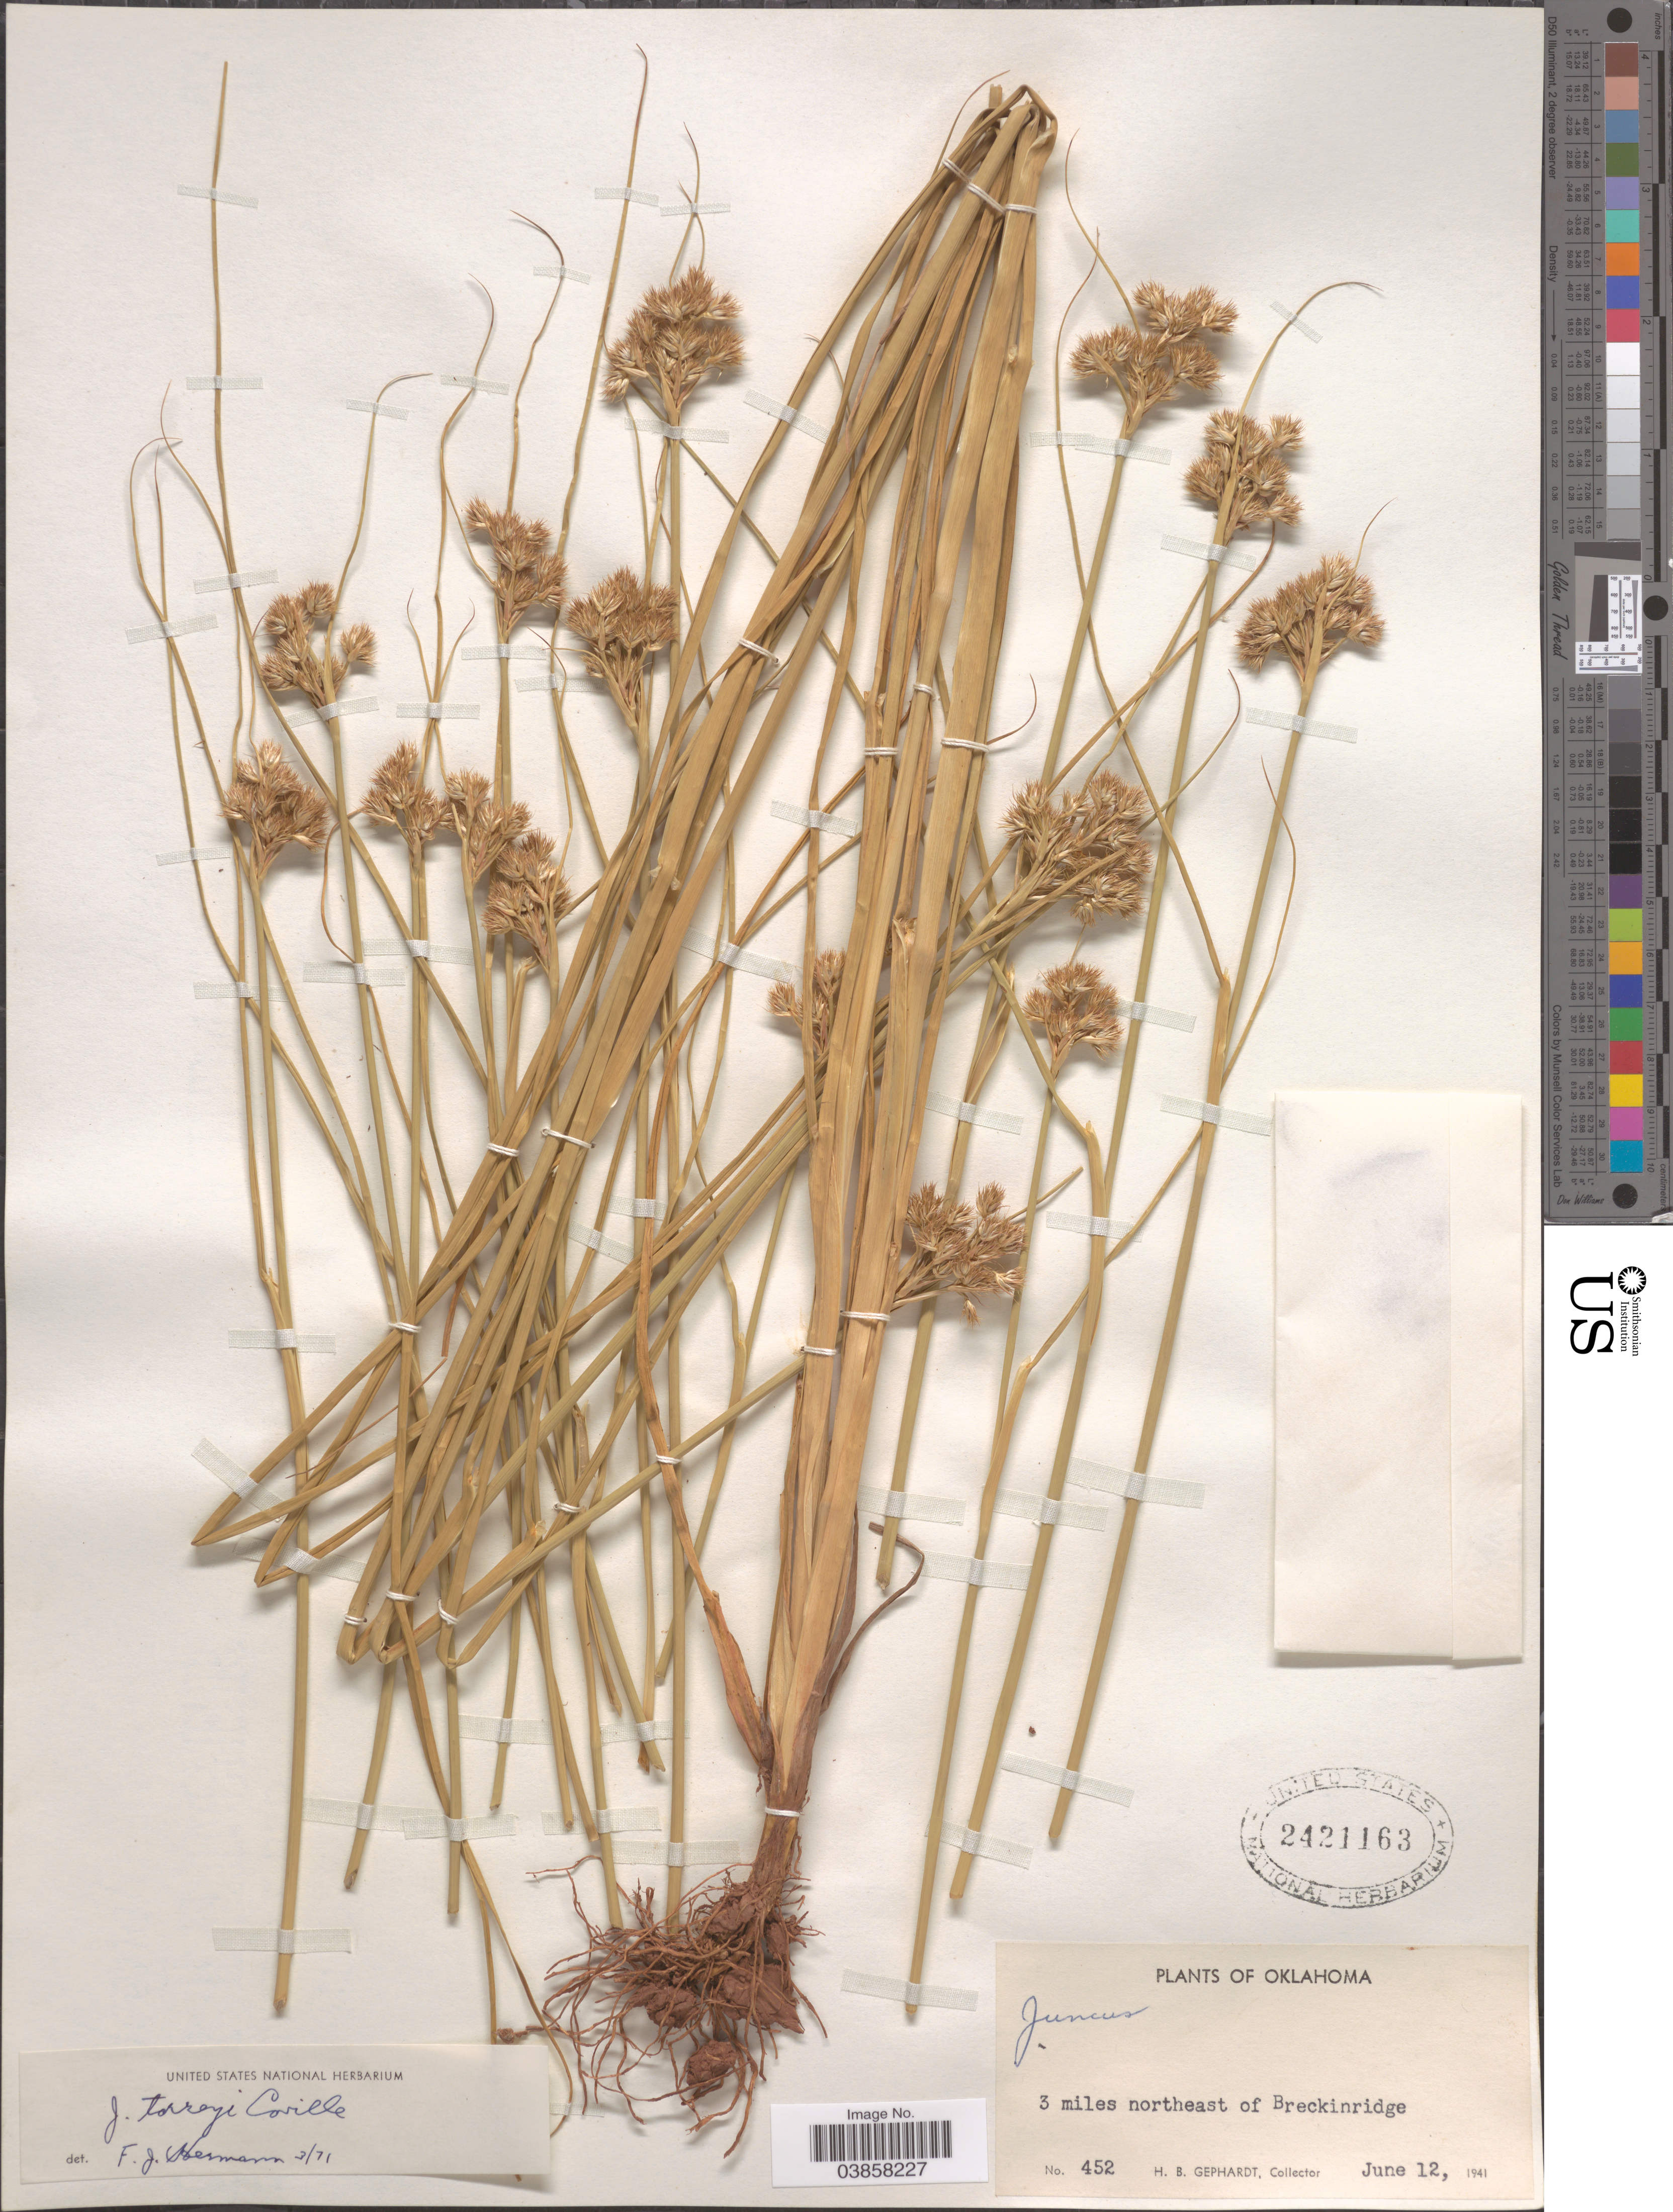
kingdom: Plantae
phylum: Tracheophyta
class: Liliopsida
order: Poales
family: Juncaceae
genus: Juncus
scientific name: Juncus torreyi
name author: Coville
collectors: H. Gephardt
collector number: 452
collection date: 1941-06-12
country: United States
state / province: Oklahoma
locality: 3 miles northeast of Breckinridge.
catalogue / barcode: US 2421163